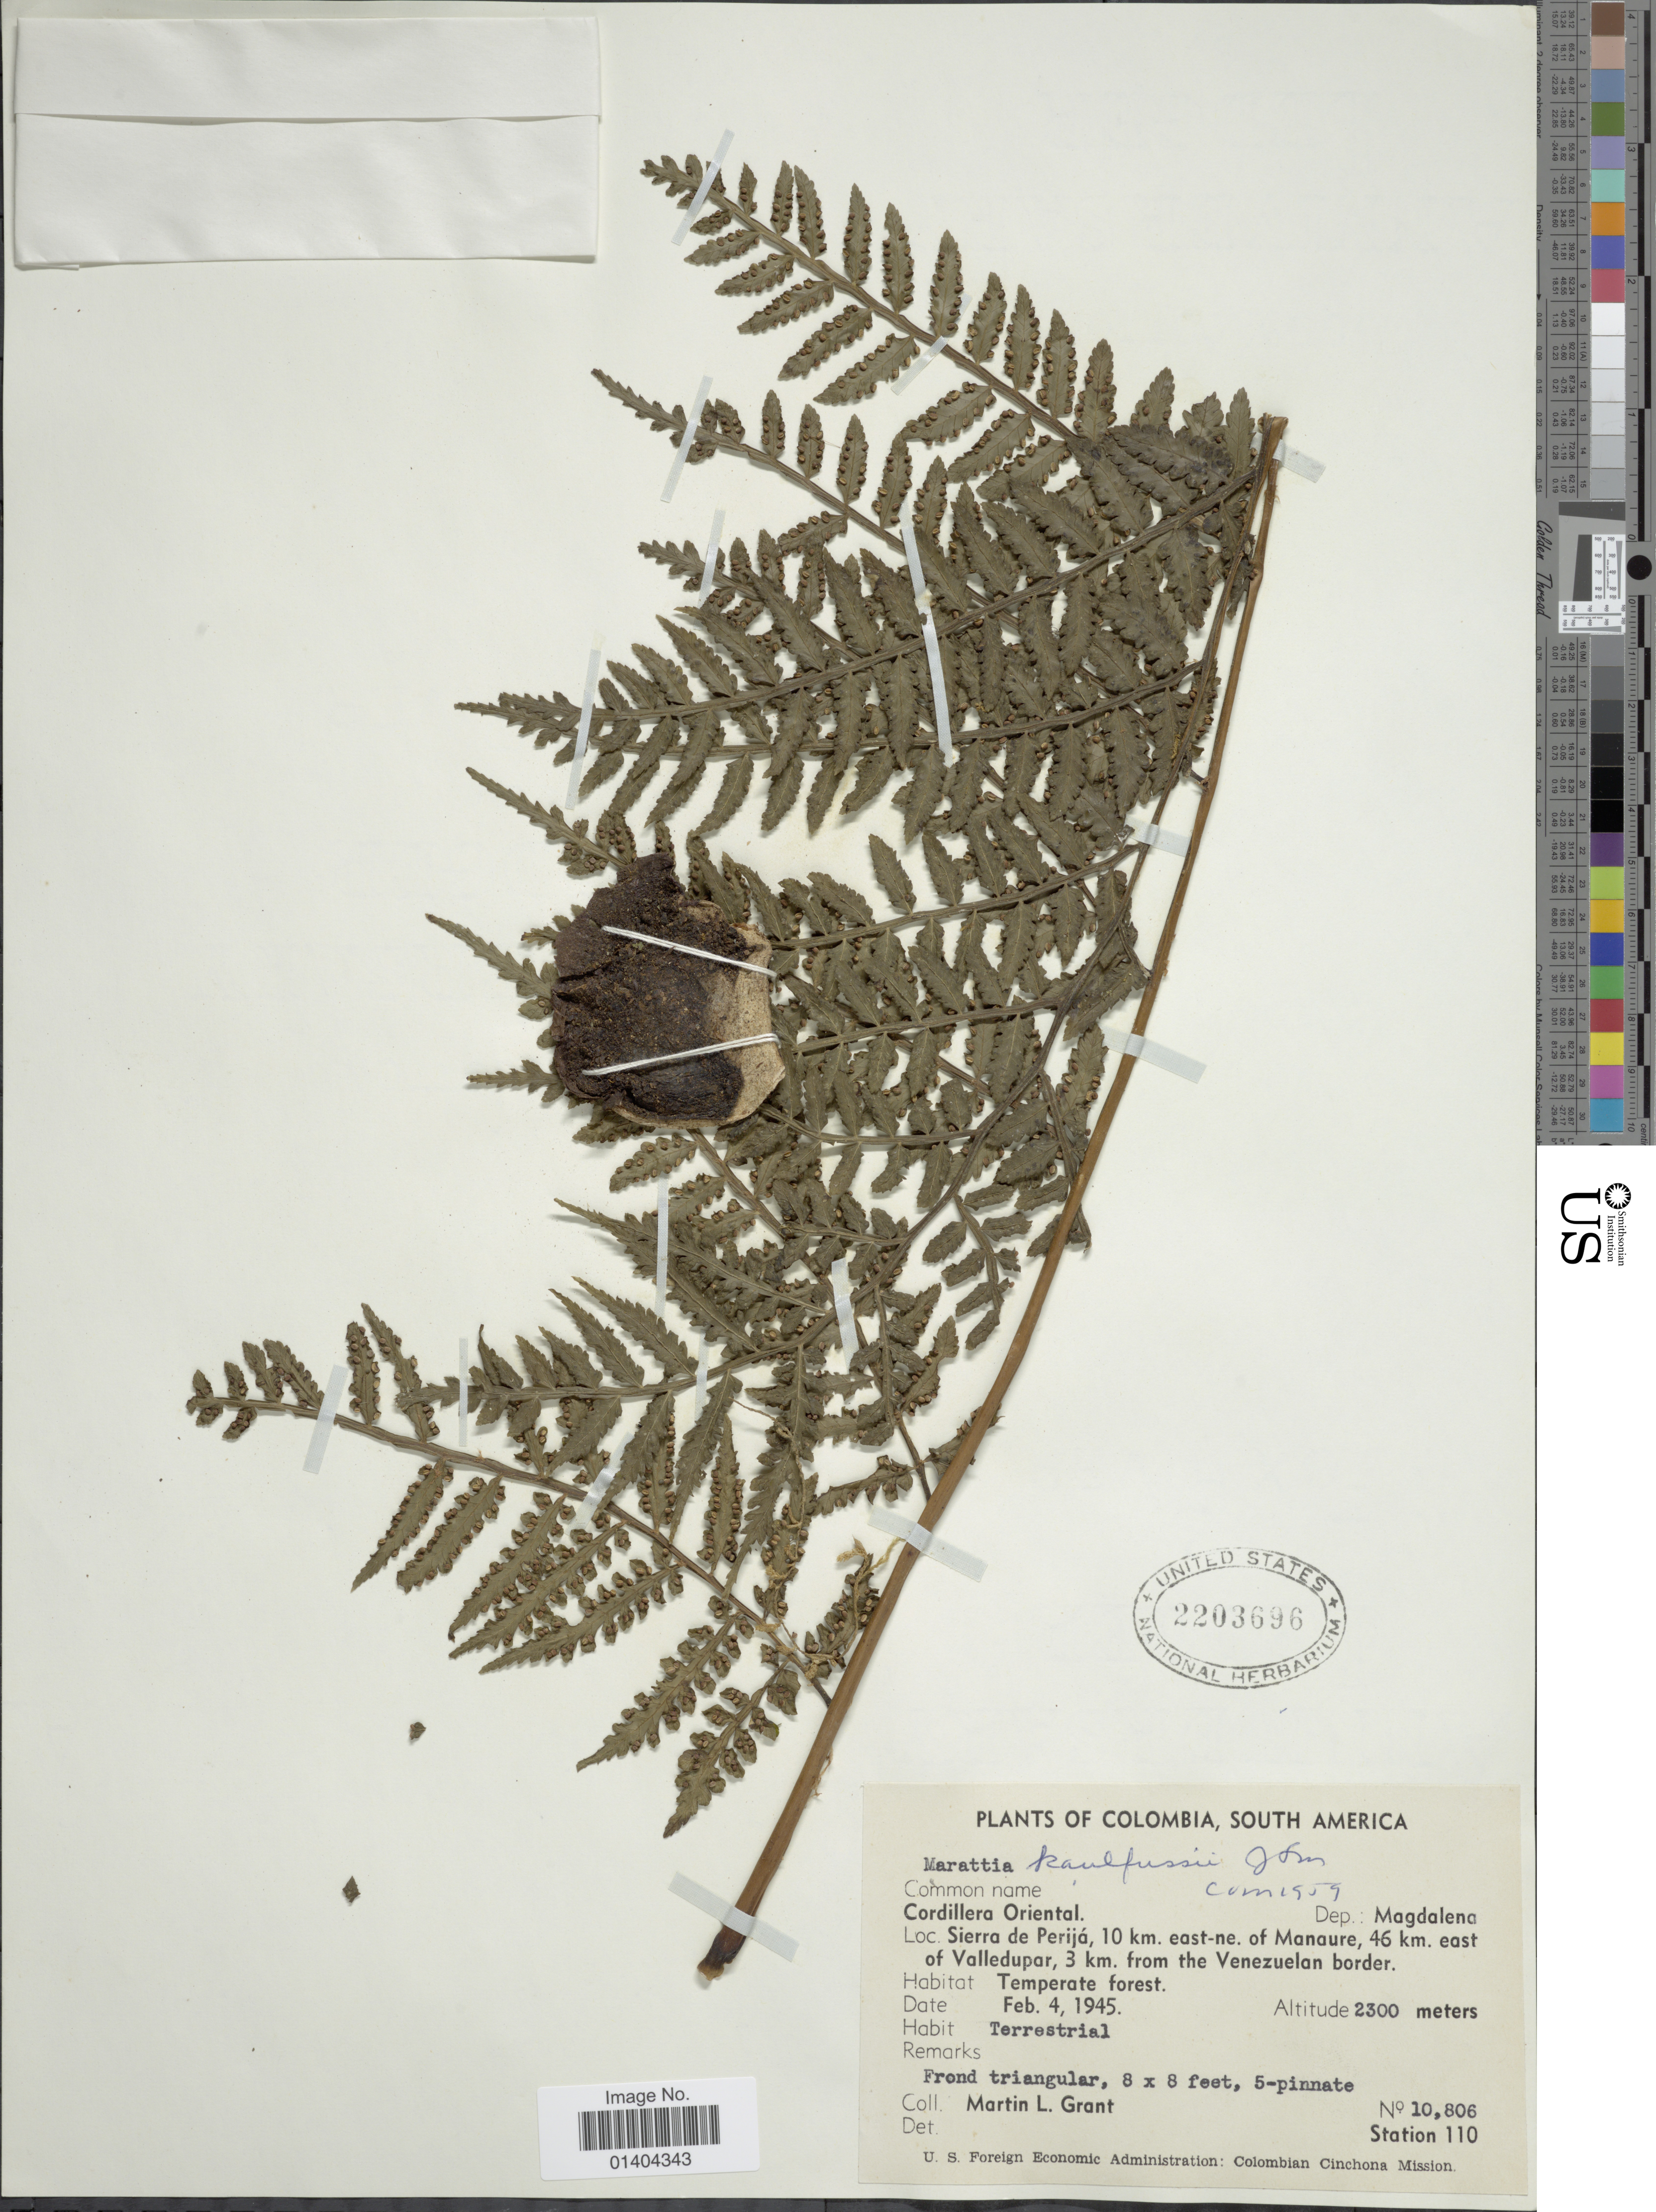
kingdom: Plantae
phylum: Tracheophyta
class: Polypodiopsida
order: Marattiales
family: Marattiaceae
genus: Marattia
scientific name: Marattia laevis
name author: Sm.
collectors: M. L. Grant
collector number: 10806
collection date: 1945-02-04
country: Colombia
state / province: Magdalena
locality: Cordillera Oriental, Sierra de Perija, 10 km. east-ne, of Manaure, 46 km. east of Valledupar, 3 km. from de Venezuelan border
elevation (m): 2300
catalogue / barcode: US 2203696